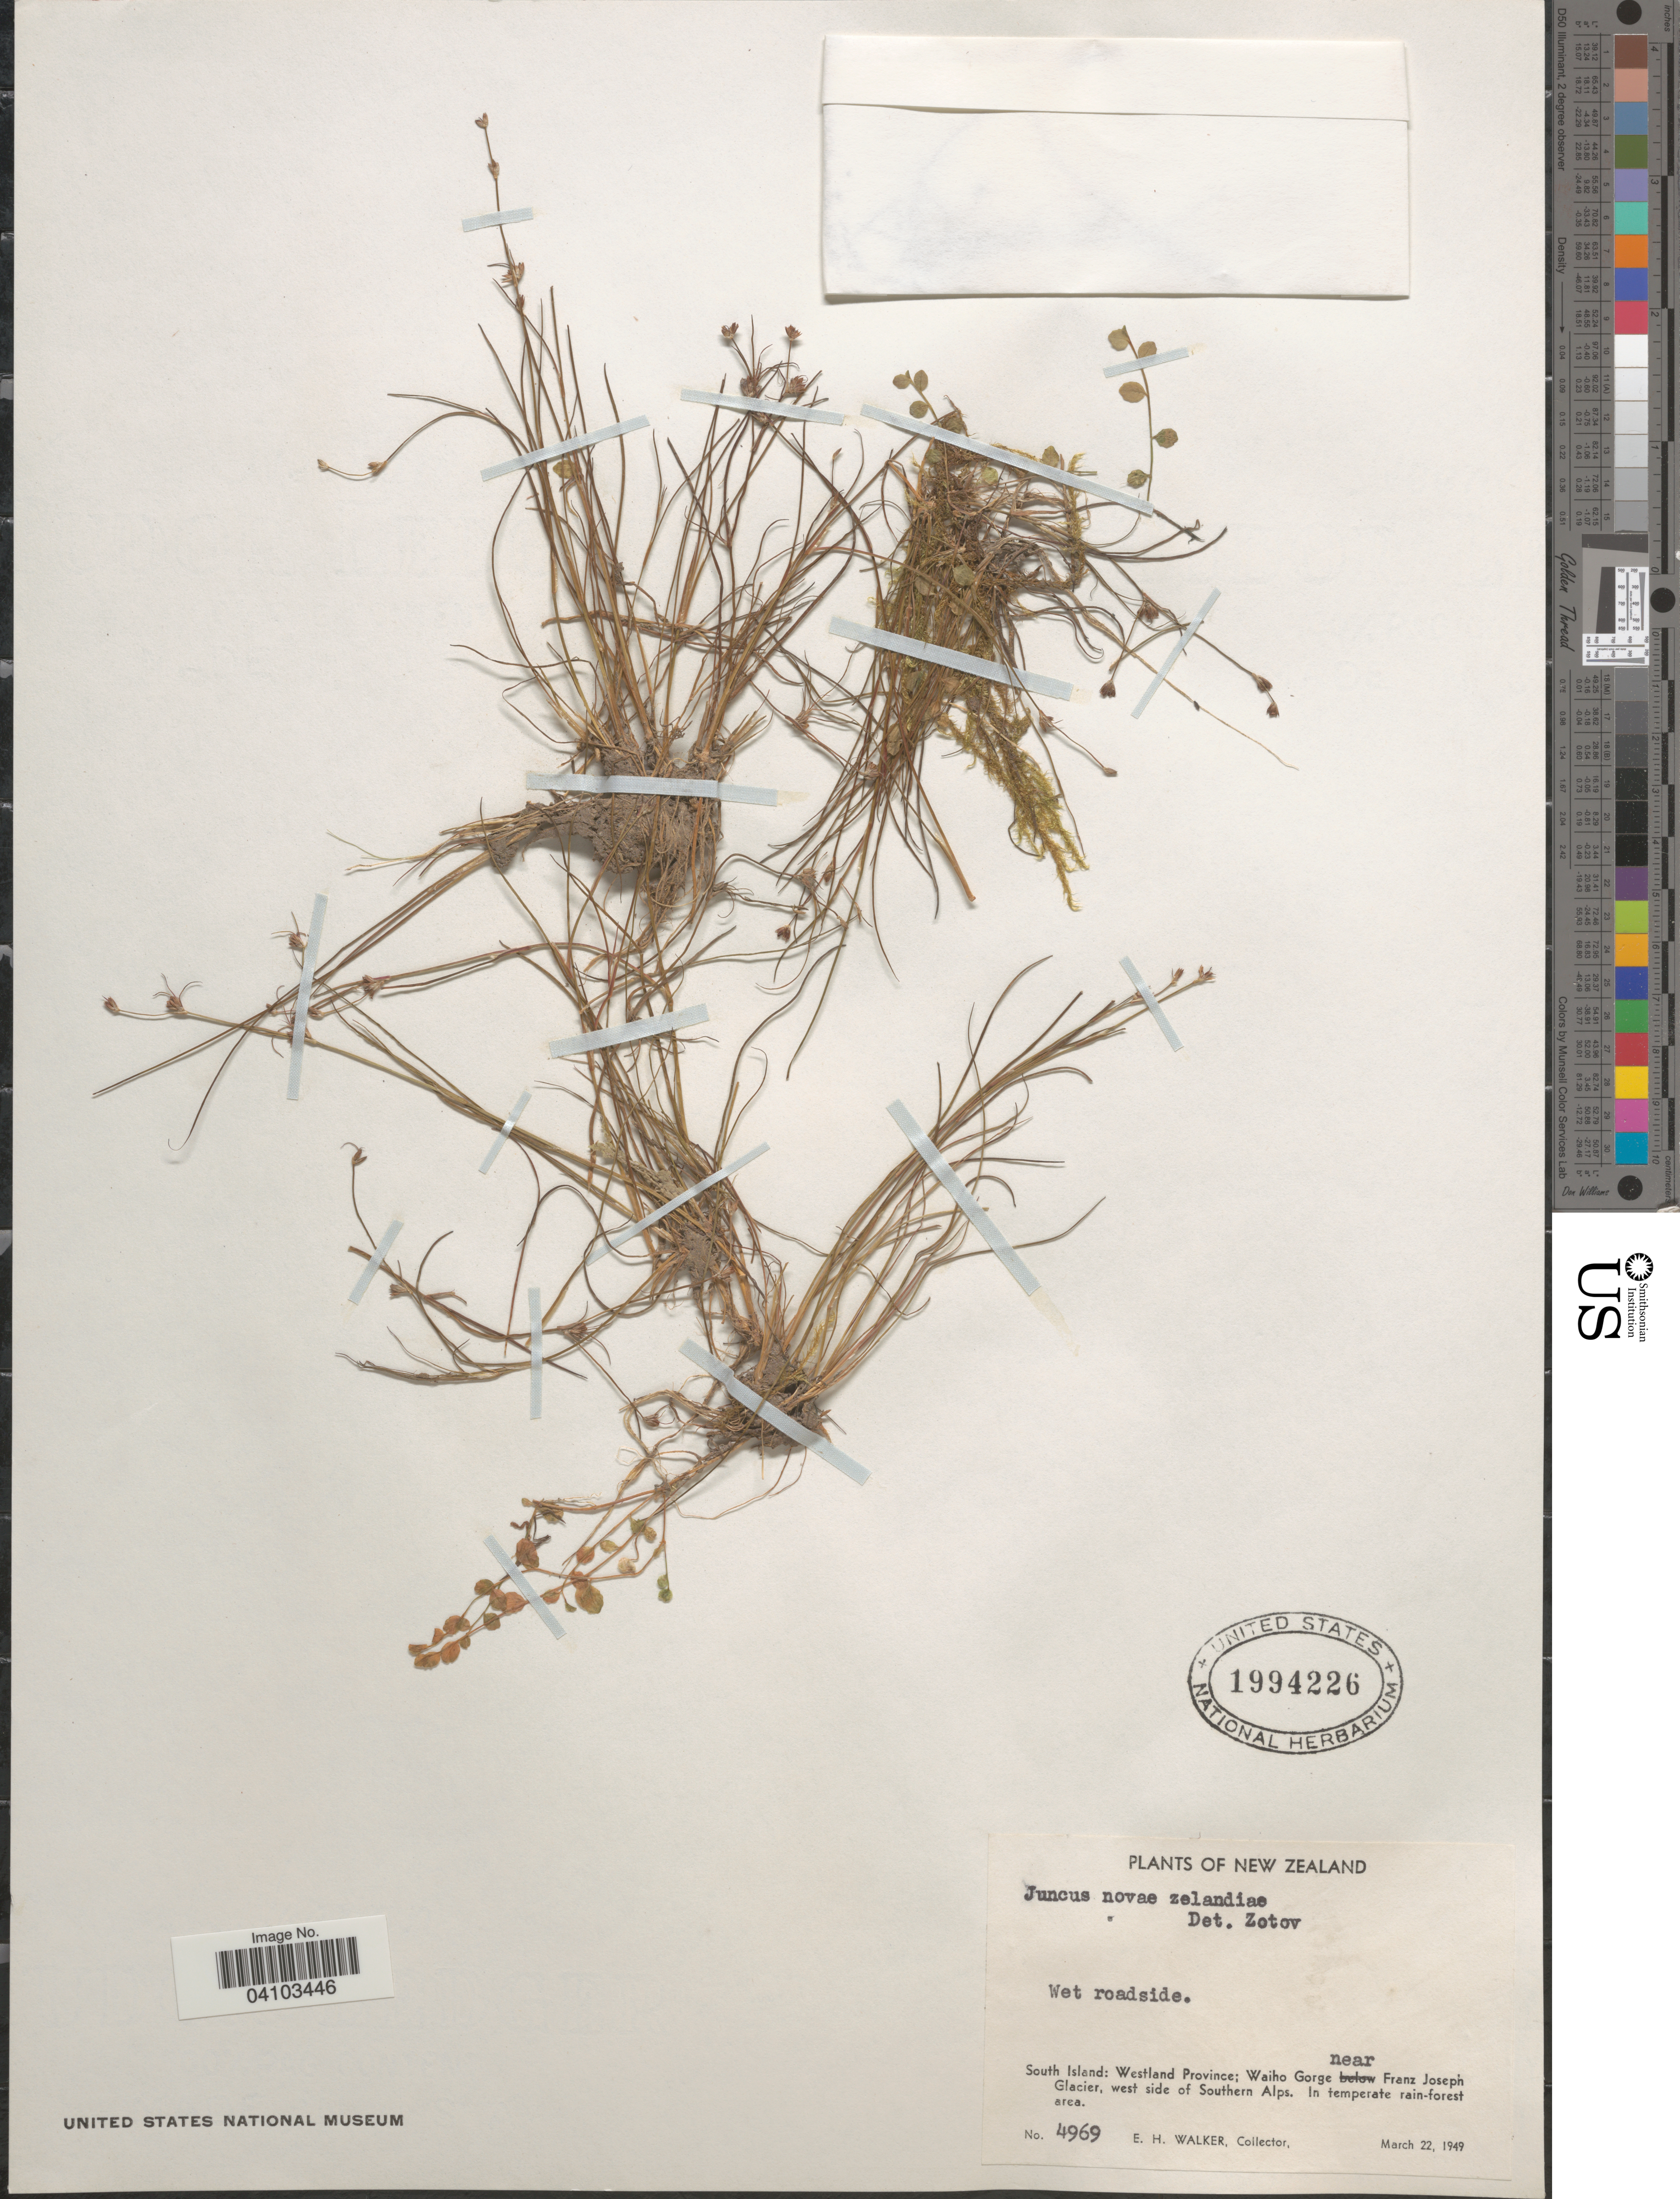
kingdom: Plantae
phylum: Tracheophyta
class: Liliopsida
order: Poales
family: Juncaceae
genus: Juncus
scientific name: Juncus novae-zelandiae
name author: Hook. f.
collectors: E. H. Walker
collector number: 4969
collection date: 1949-03-22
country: New Zealand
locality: South Island: Westland Province; Waiho Gorge near Franz Joseph Glacier, west side of Southern Alps.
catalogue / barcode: US 1994226